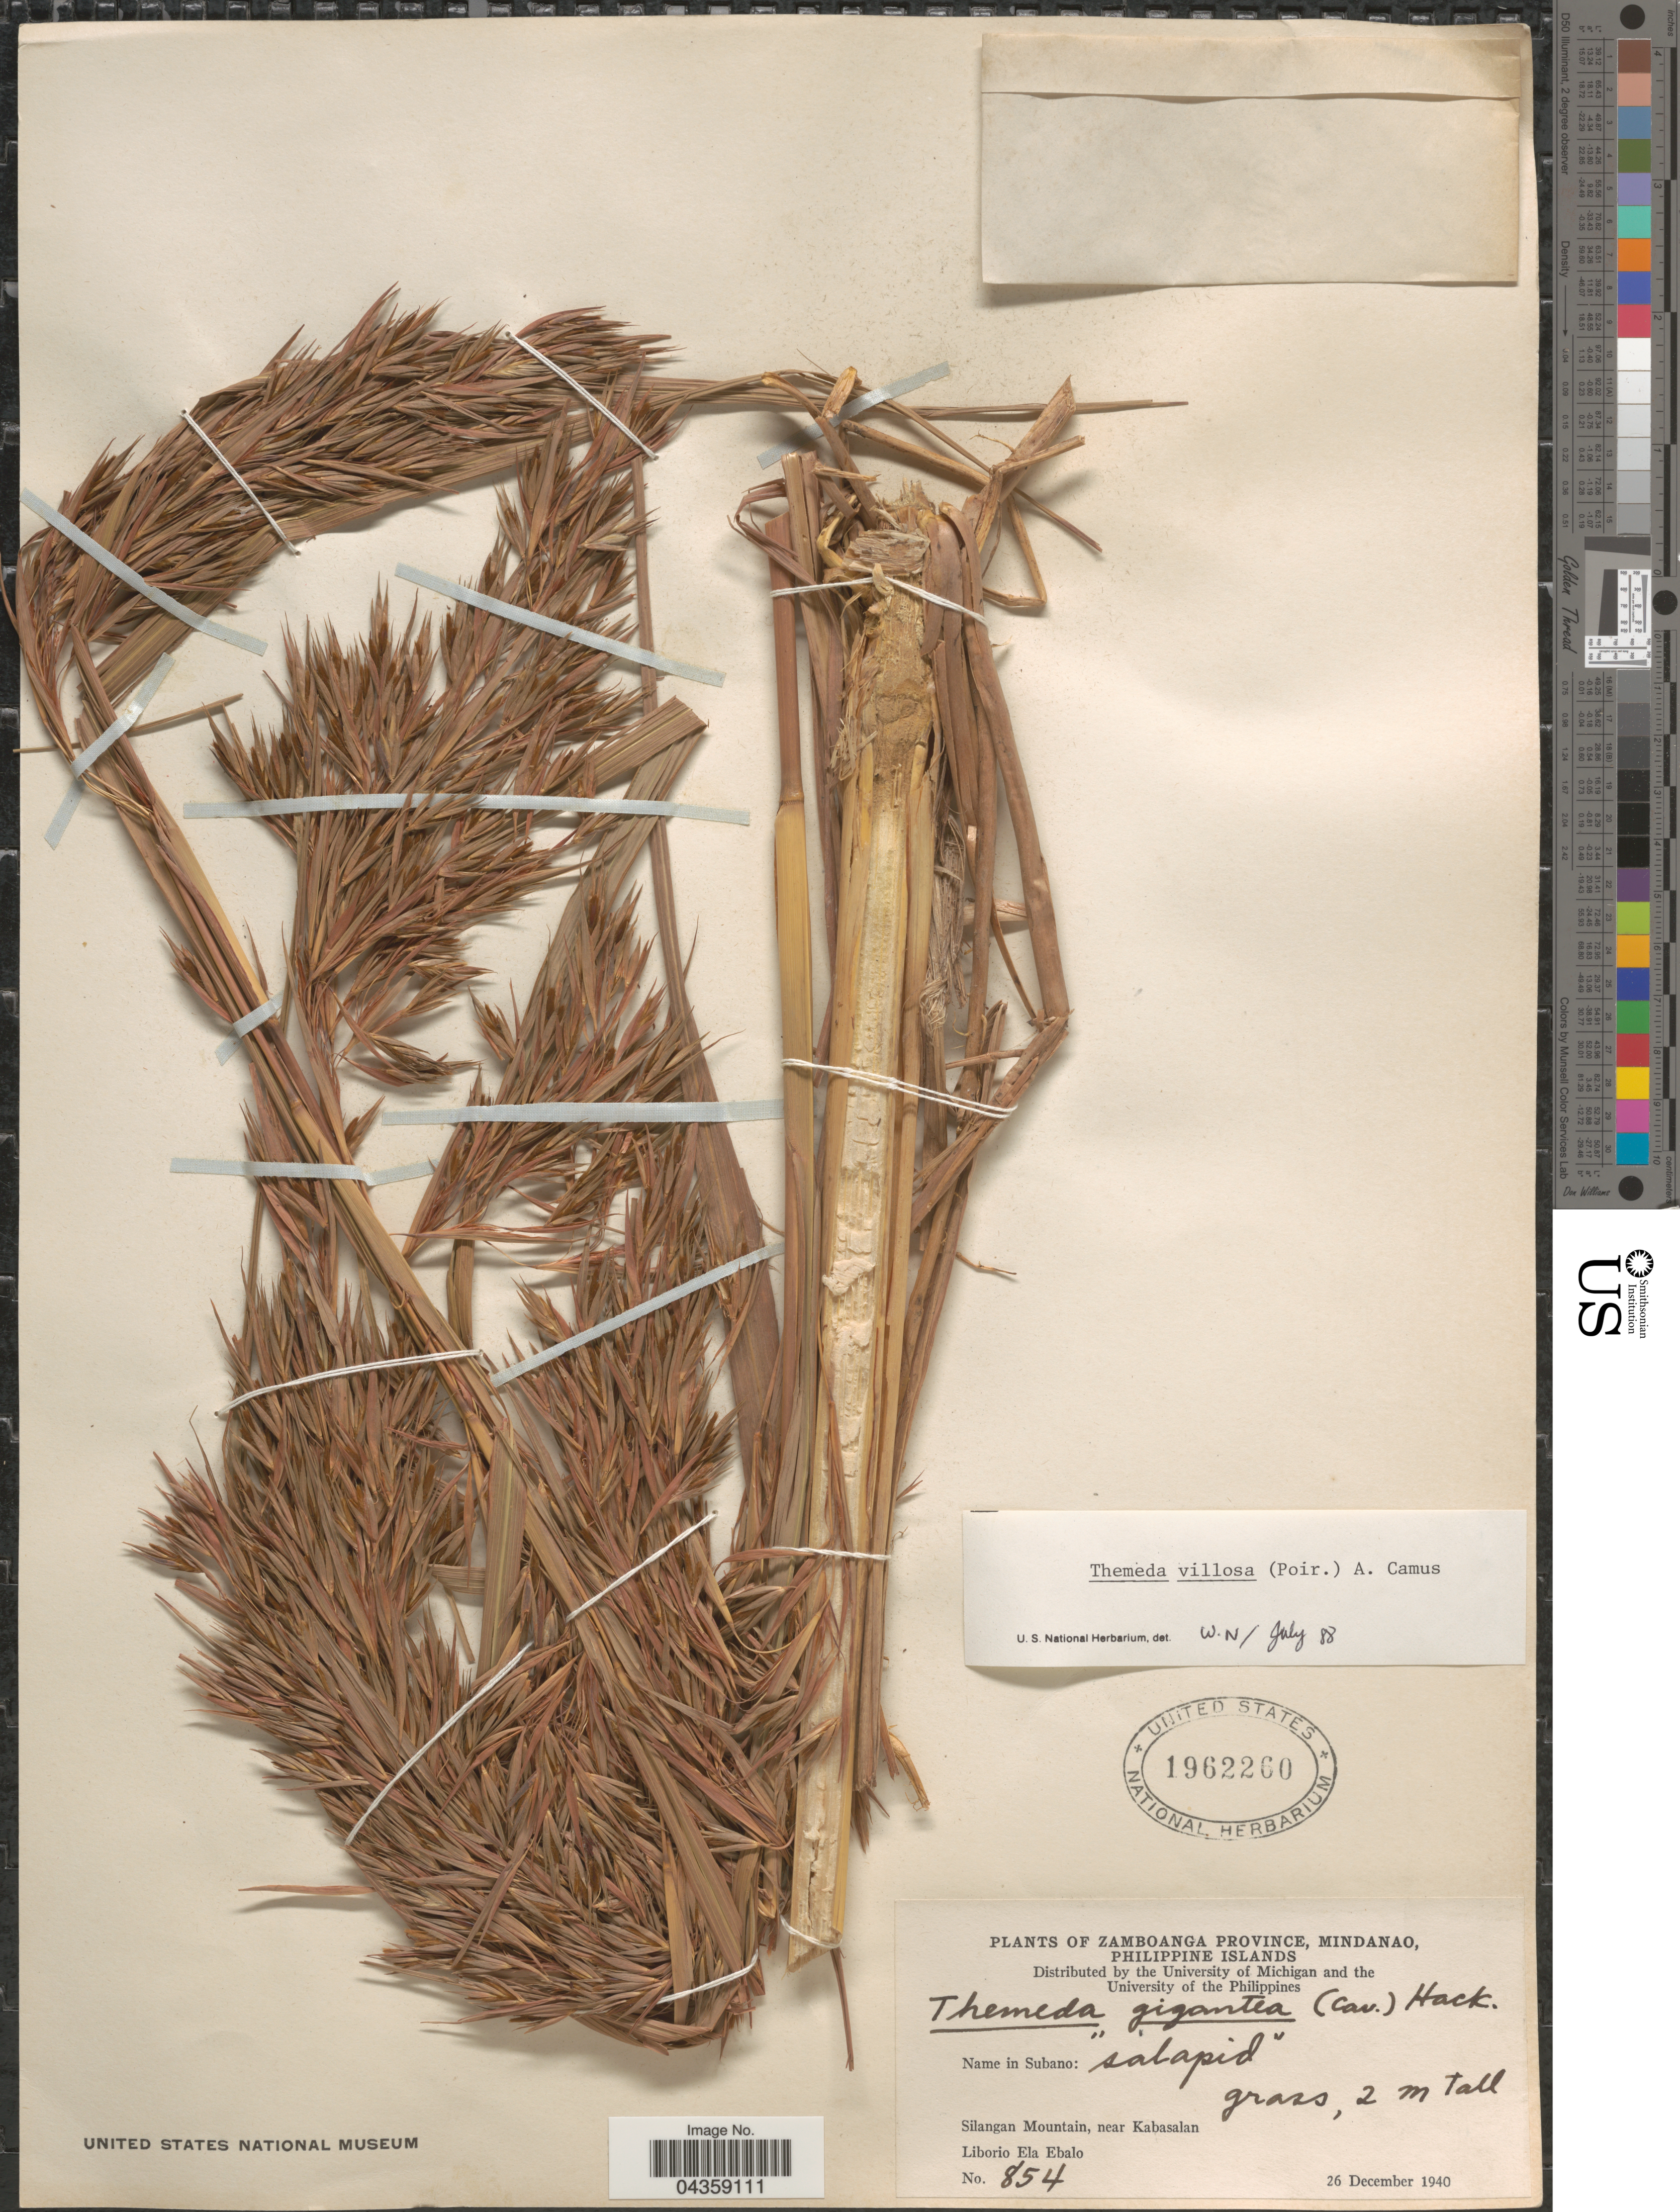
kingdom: Plantae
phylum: Tracheophyta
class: Liliopsida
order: Poales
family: Poaceae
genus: Themeda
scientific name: Themeda villosa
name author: (Lam.) A. Camus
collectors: L. Ebalo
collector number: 854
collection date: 1940-12-26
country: Philippines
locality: Zamboanga Province, Mindanao, Philippine Islands. Silangan Mountain, near Kabasalan.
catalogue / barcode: US 1962260